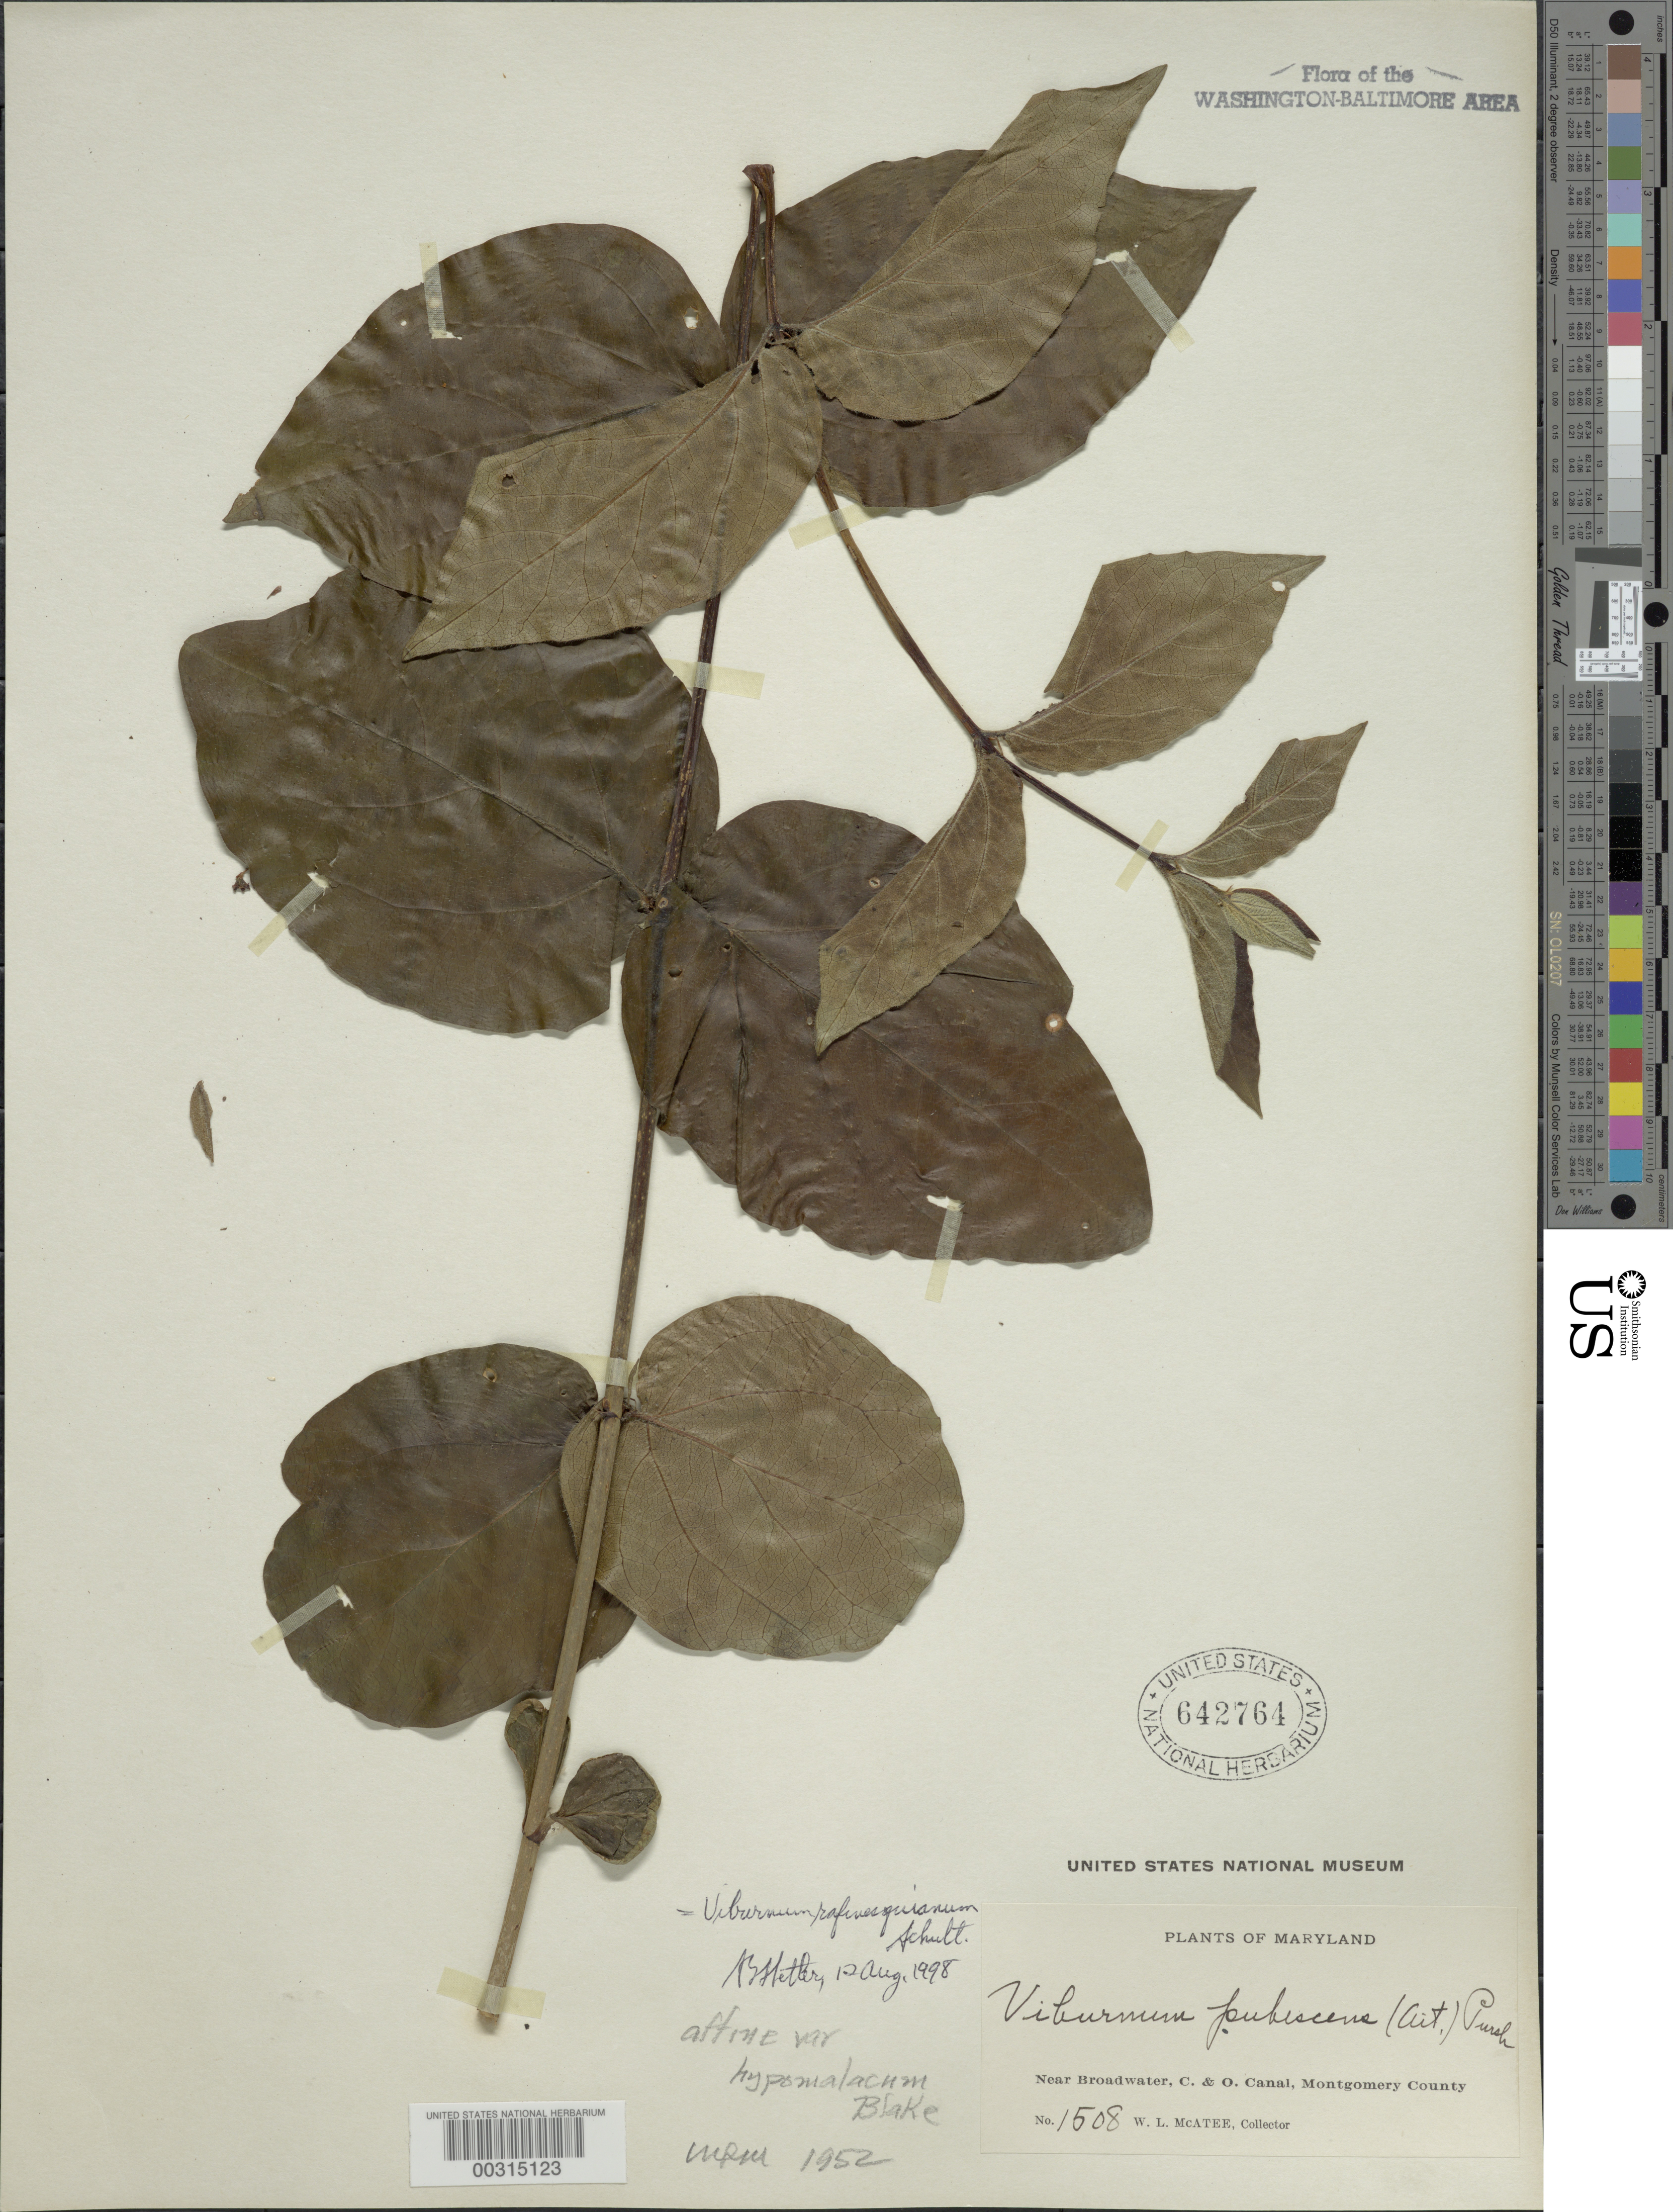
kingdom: Plantae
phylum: Tracheophyta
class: Magnoliopsida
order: Dipsacales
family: Viburnaceae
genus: Viburnum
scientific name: Viburnum rafinesqueanum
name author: Schult.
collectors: W. McAtee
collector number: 1508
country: United States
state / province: Maryland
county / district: Montgomery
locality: Broadwater, C and O Canal C. & O. Canal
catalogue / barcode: US 642764